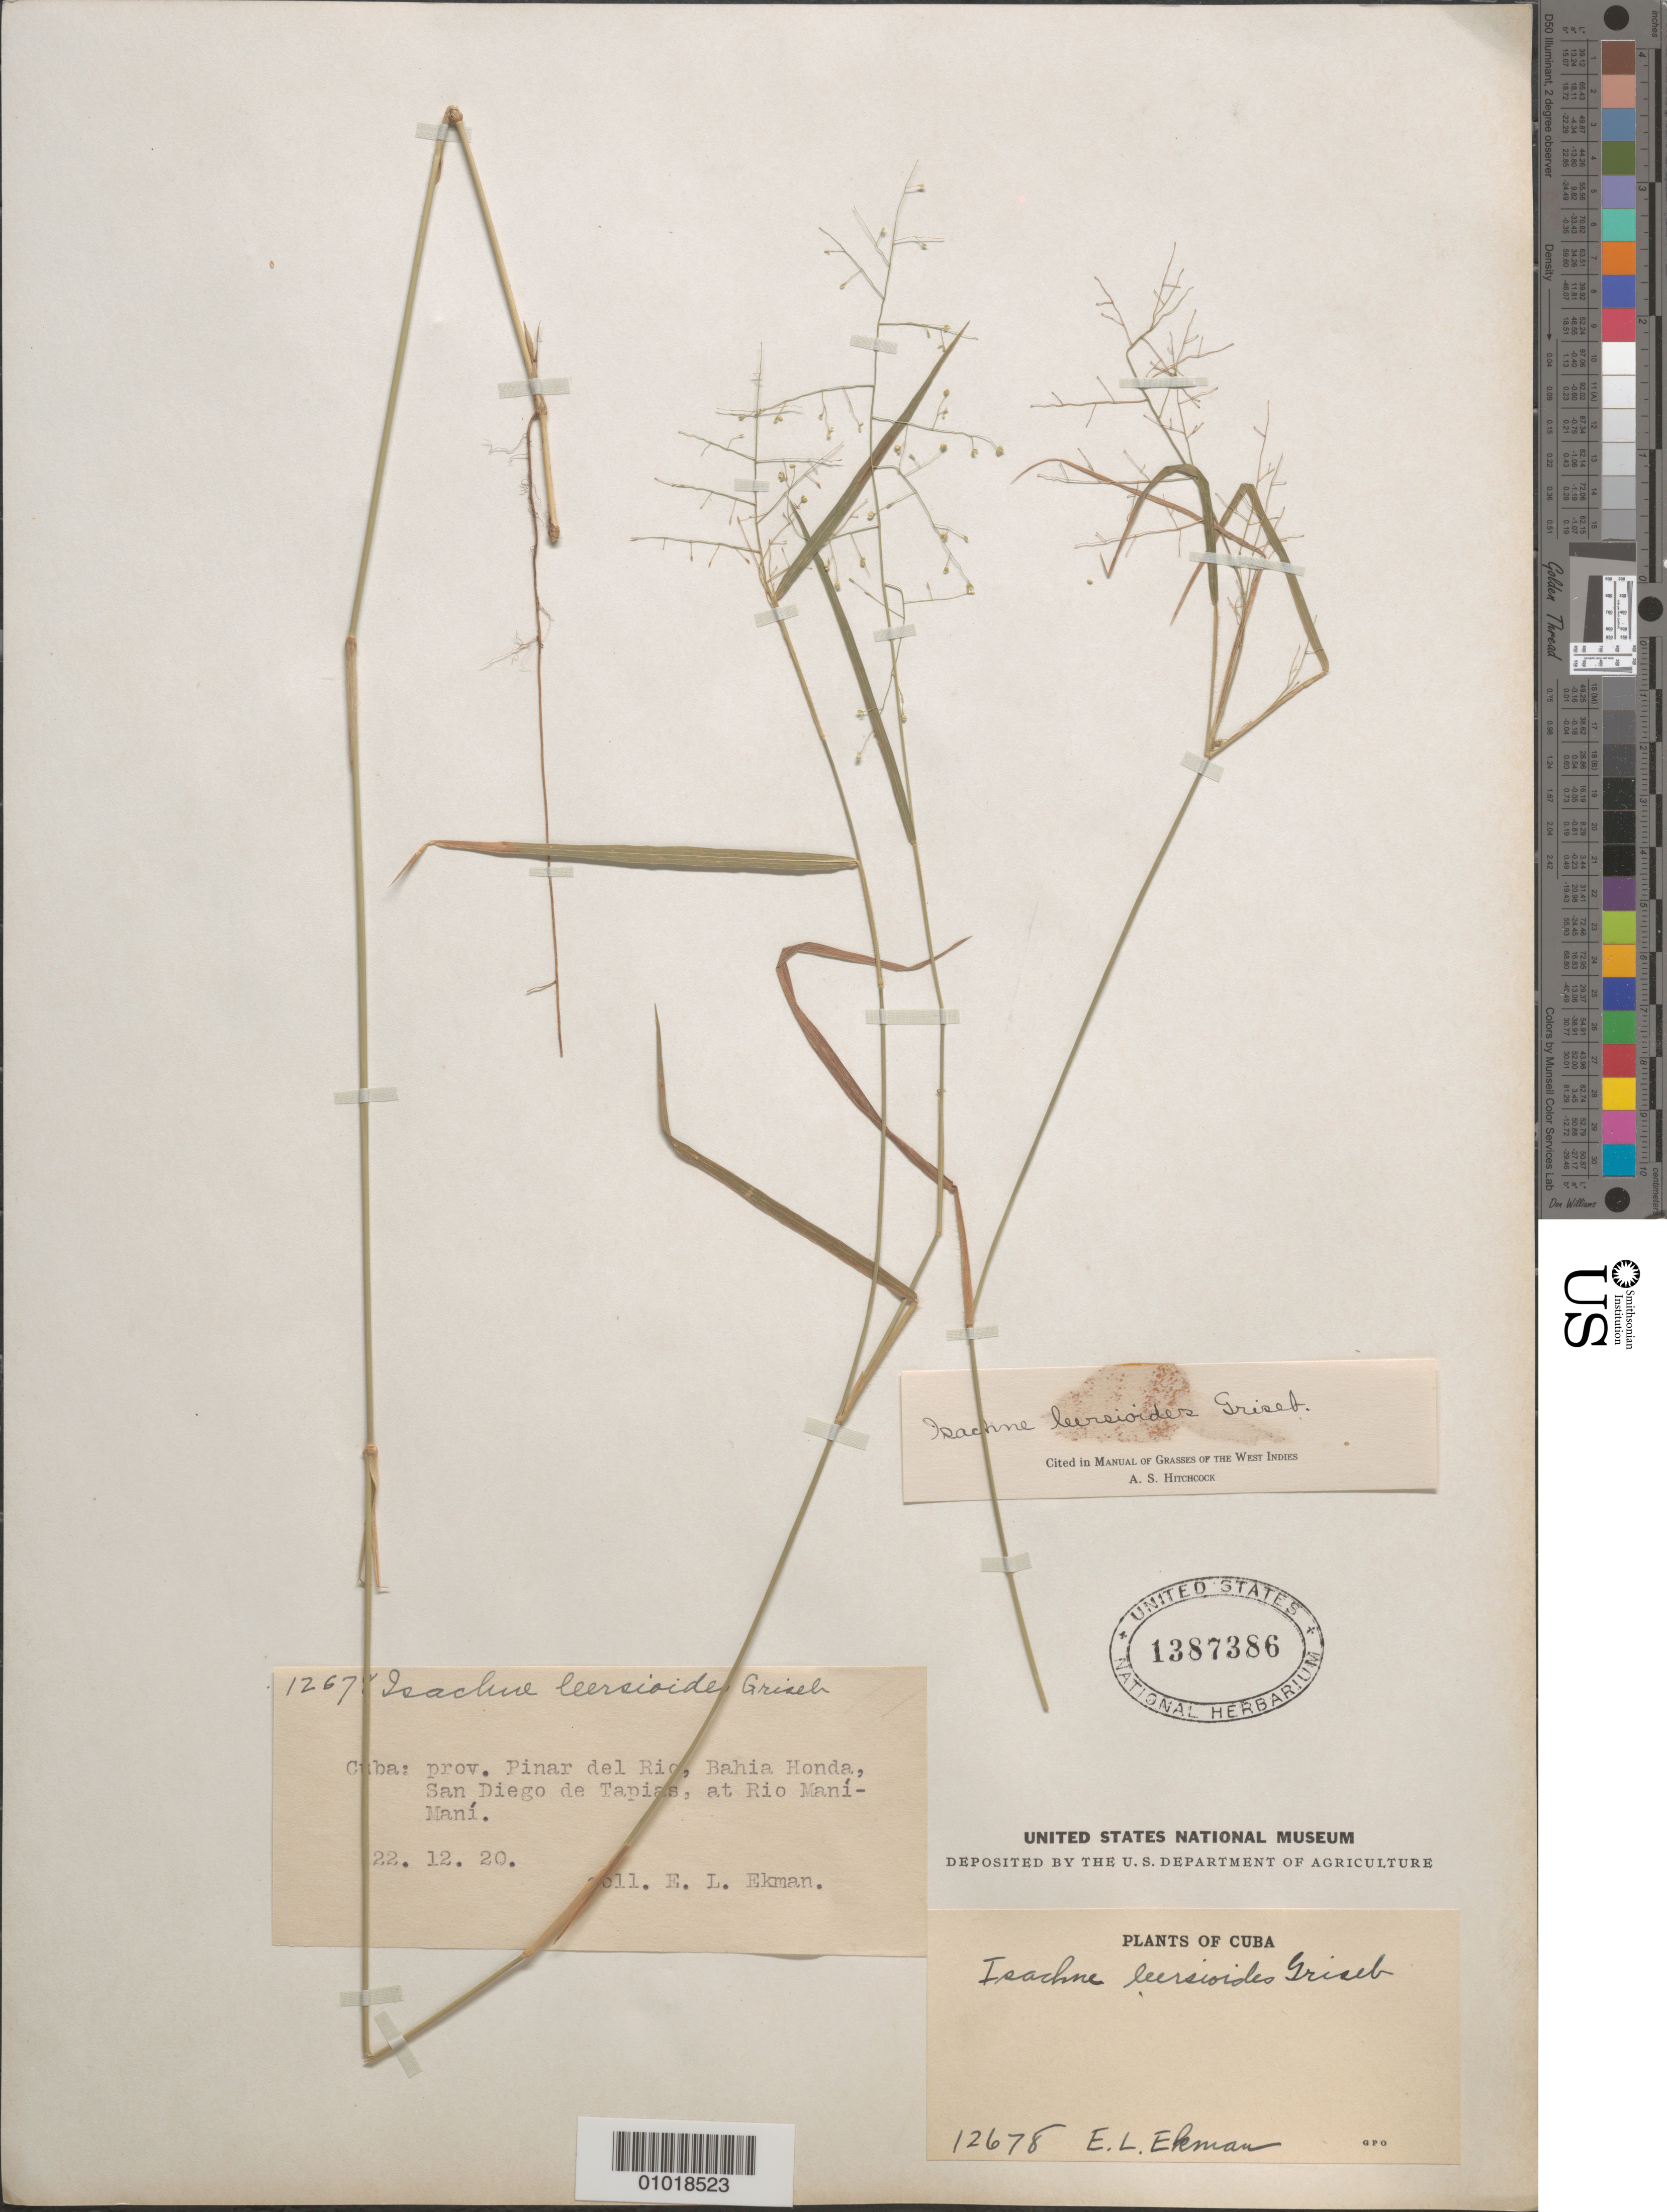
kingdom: Plantae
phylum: Tracheophyta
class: Liliopsida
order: Poales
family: Poaceae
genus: Isachne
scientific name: Isachne leersioides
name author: Griseb.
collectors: E. L. Ekman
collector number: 12768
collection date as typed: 22 Dec 1920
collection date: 1920-12-22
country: Cuba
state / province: Pinar del Rio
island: Cuba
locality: Bahia Honda, San Diego de Tapias, at Rio Mani-mani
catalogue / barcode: US 1387386